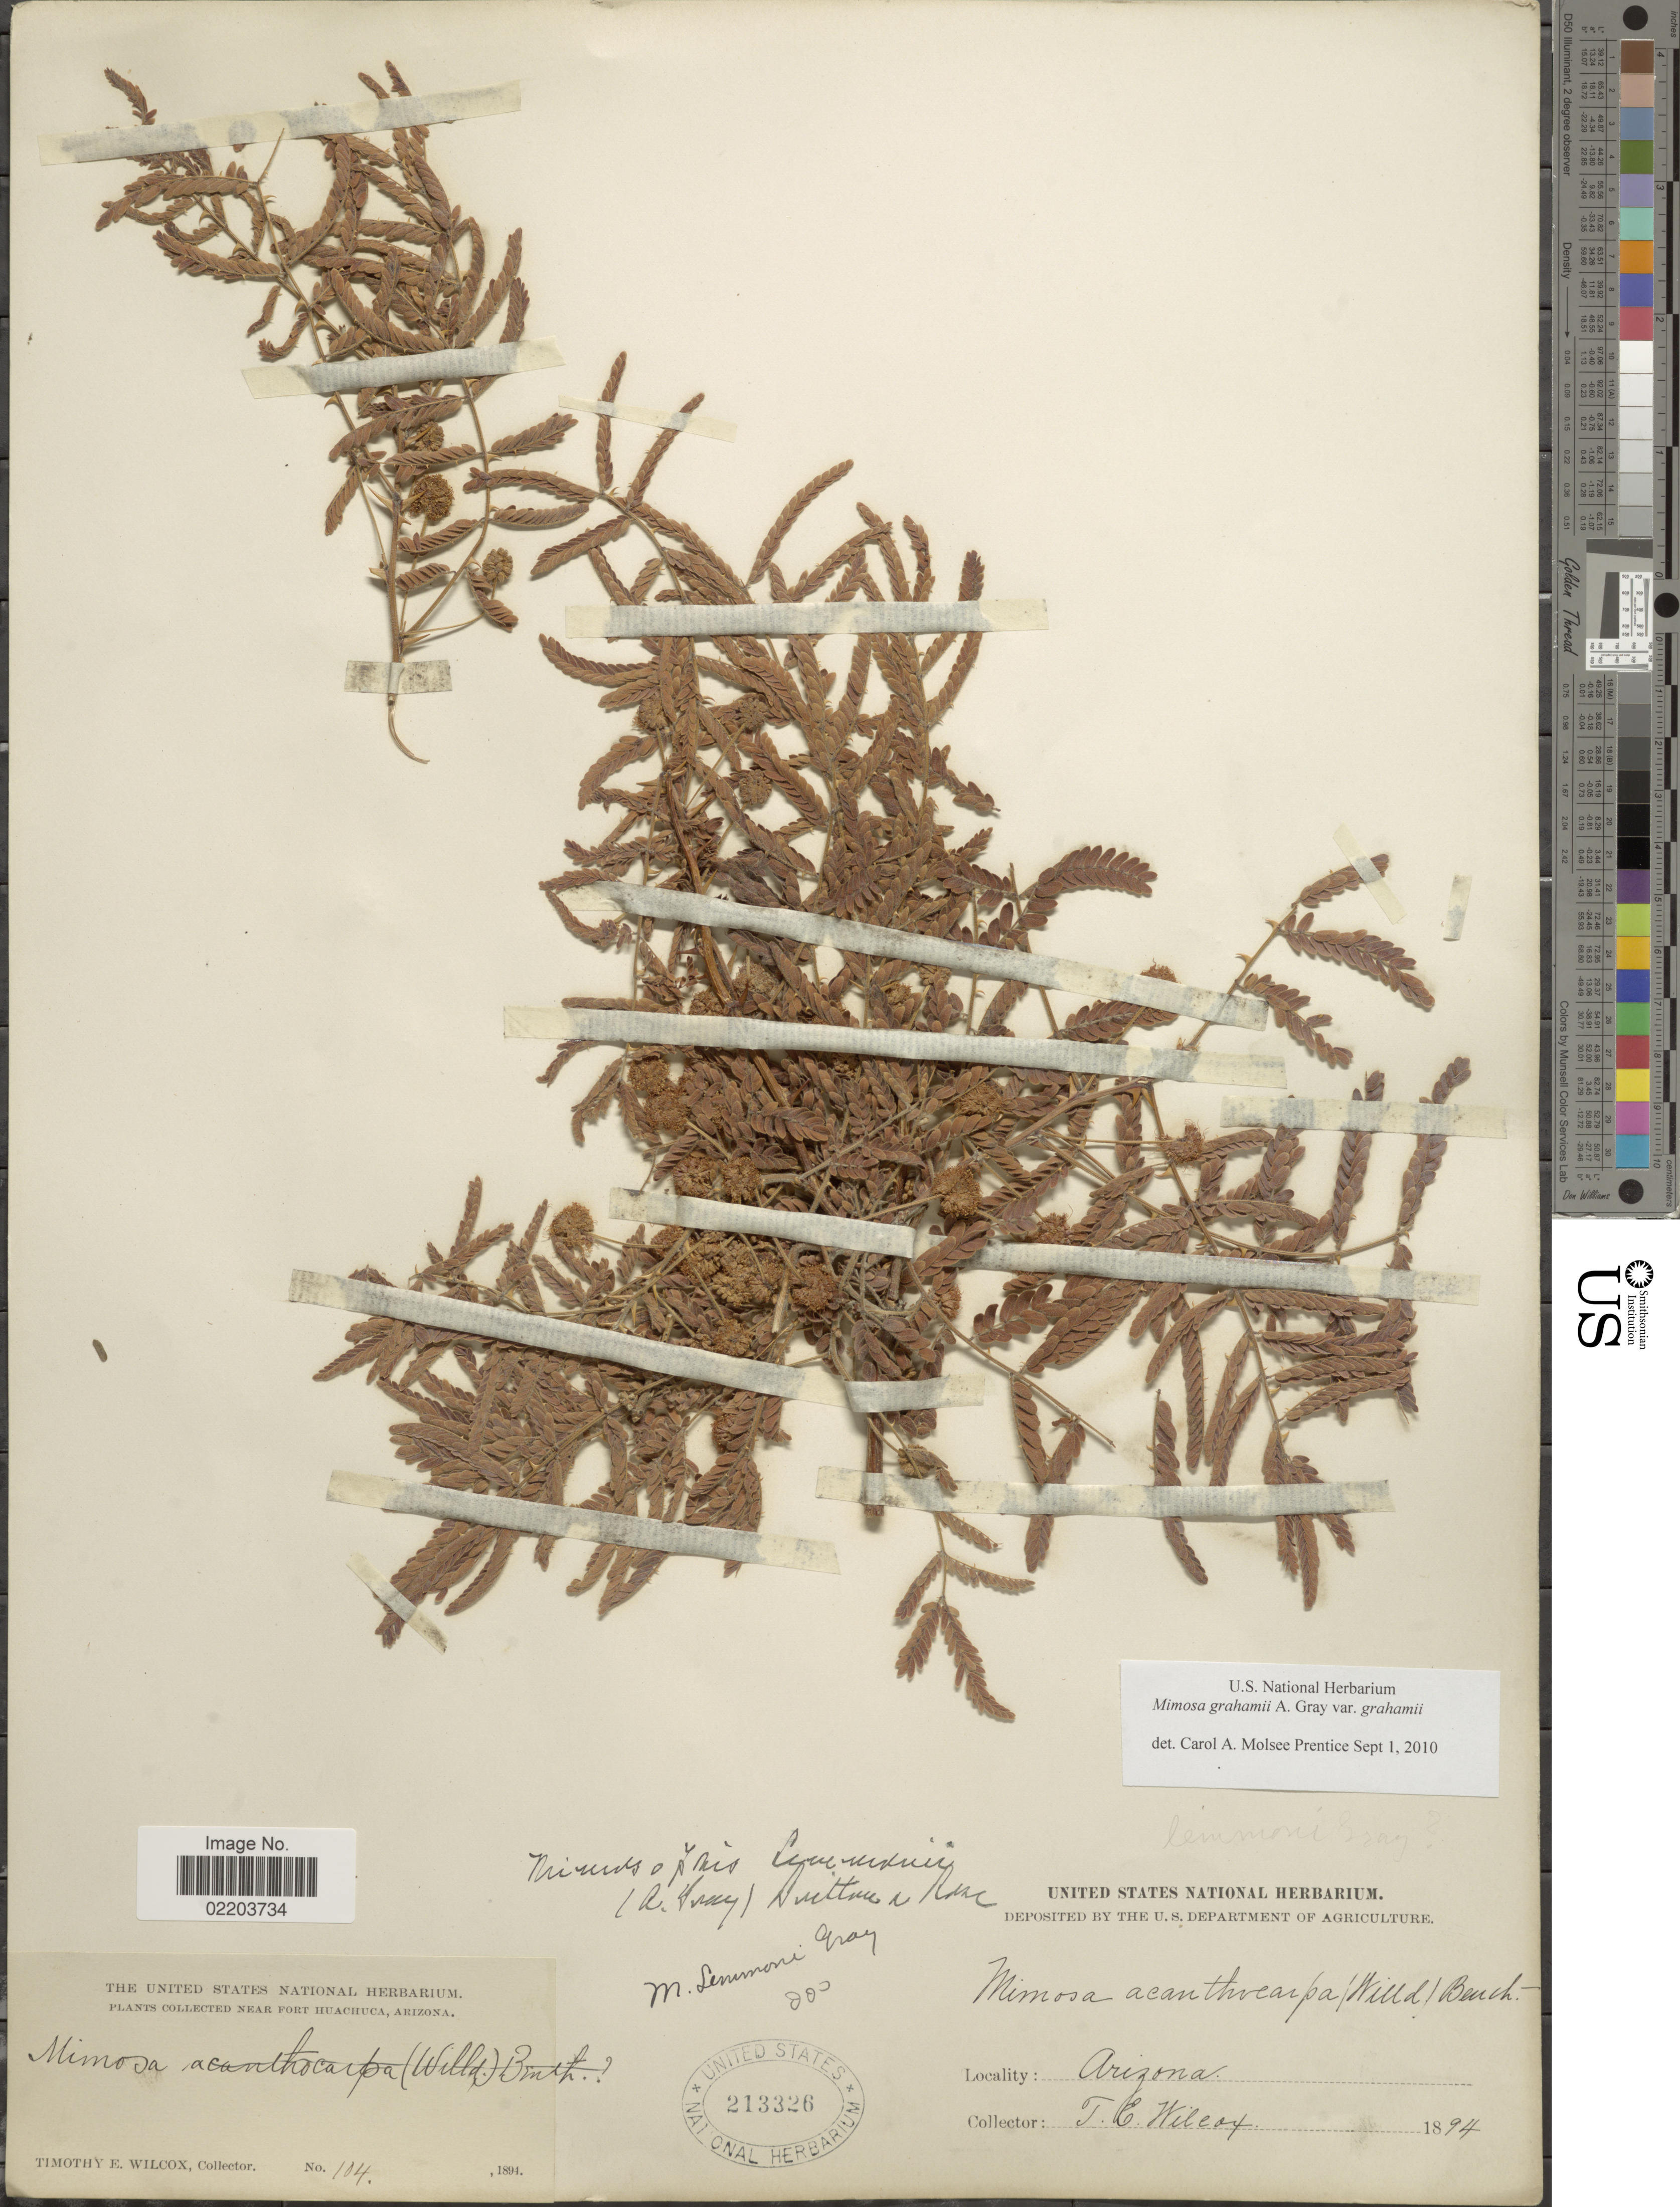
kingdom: Plantae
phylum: Tracheophyta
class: Magnoliopsida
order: Fabales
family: Fabaceae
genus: Mimosa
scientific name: Mimosa grahamii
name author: A. Gray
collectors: T. E. Wilcox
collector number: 104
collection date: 1891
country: United States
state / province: Arizona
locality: Near Fort Huachuca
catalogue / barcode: US 213326